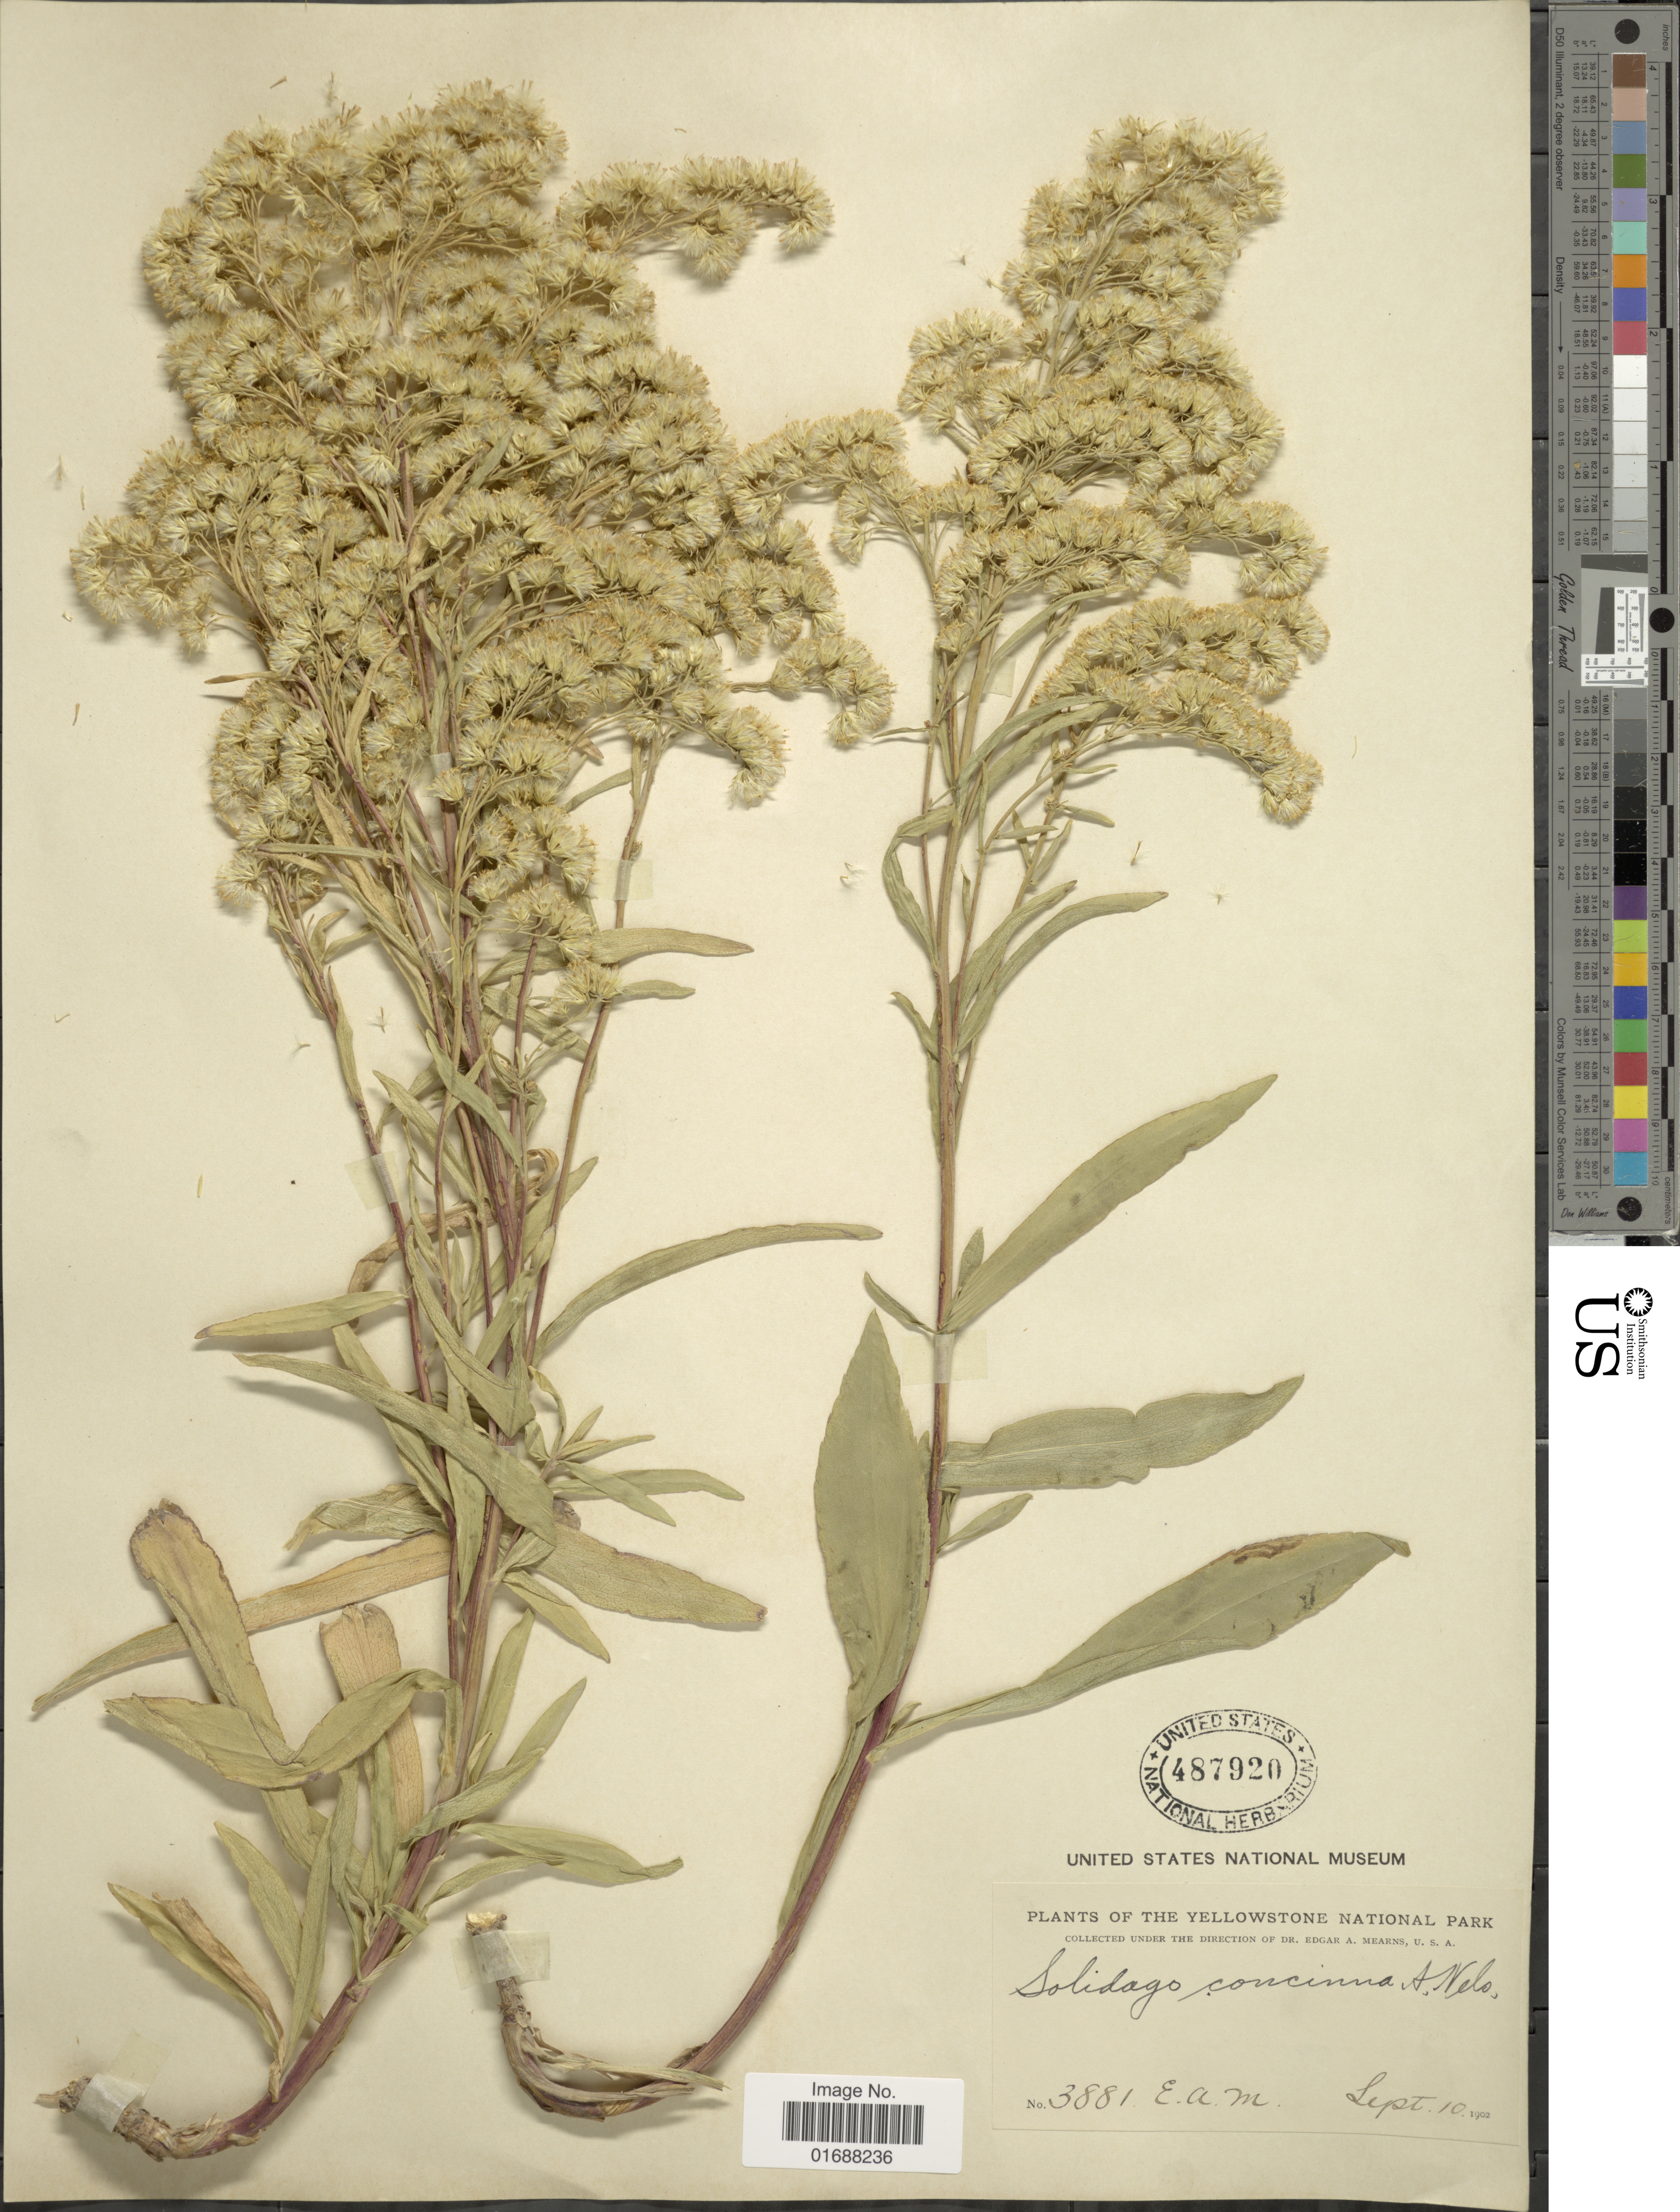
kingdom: Plantae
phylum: Tracheophyta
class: Magnoliopsida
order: Asterales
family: Asteraceae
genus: Solidago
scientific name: Solidago missouriensis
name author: Nutt.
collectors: E. A. Mearns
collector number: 3881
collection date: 1902-09-10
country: United States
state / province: Wyoming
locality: Yellowstone National Park.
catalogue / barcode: US 487920